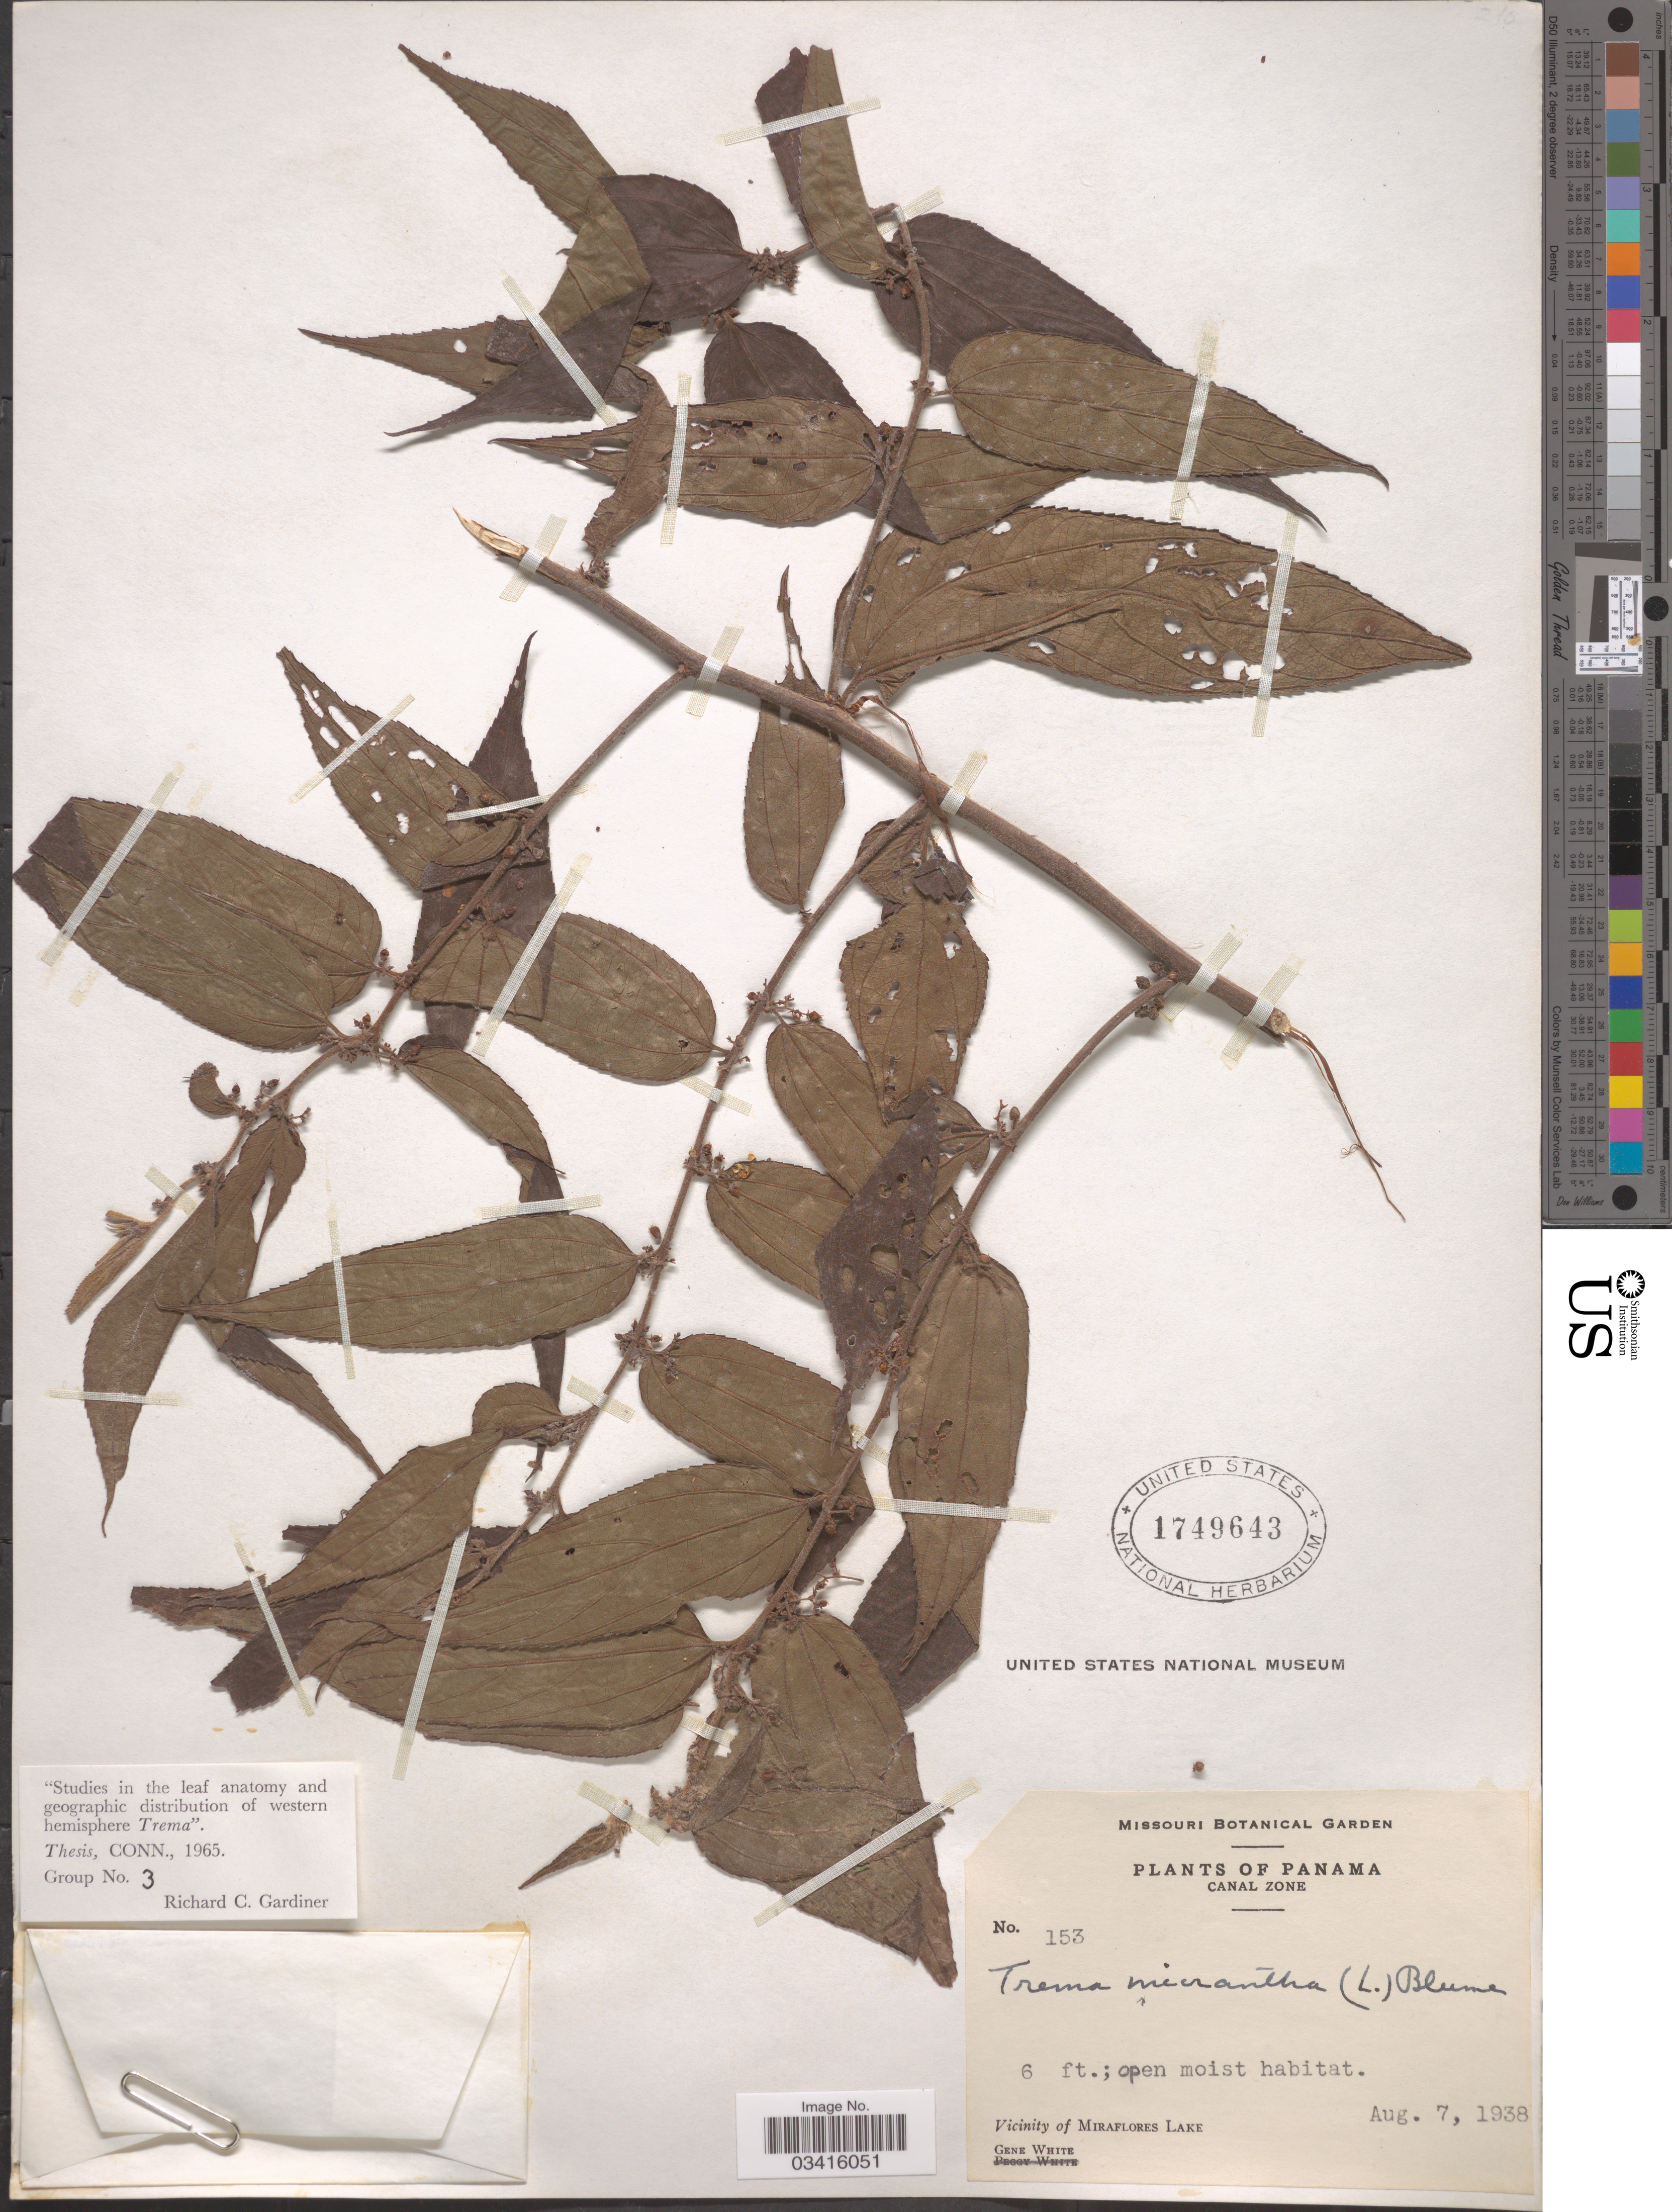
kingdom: Plantae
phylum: Tracheophyta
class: Magnoliopsida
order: Rosales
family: Cannabaceae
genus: Trema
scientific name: Trema micranthum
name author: (L.) Blume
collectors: G. White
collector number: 153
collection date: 1938-08-07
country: Panama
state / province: Panamá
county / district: Canal Zone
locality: Canal Zone. Vicinity of Miraflores Lake.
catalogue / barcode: US 1749643